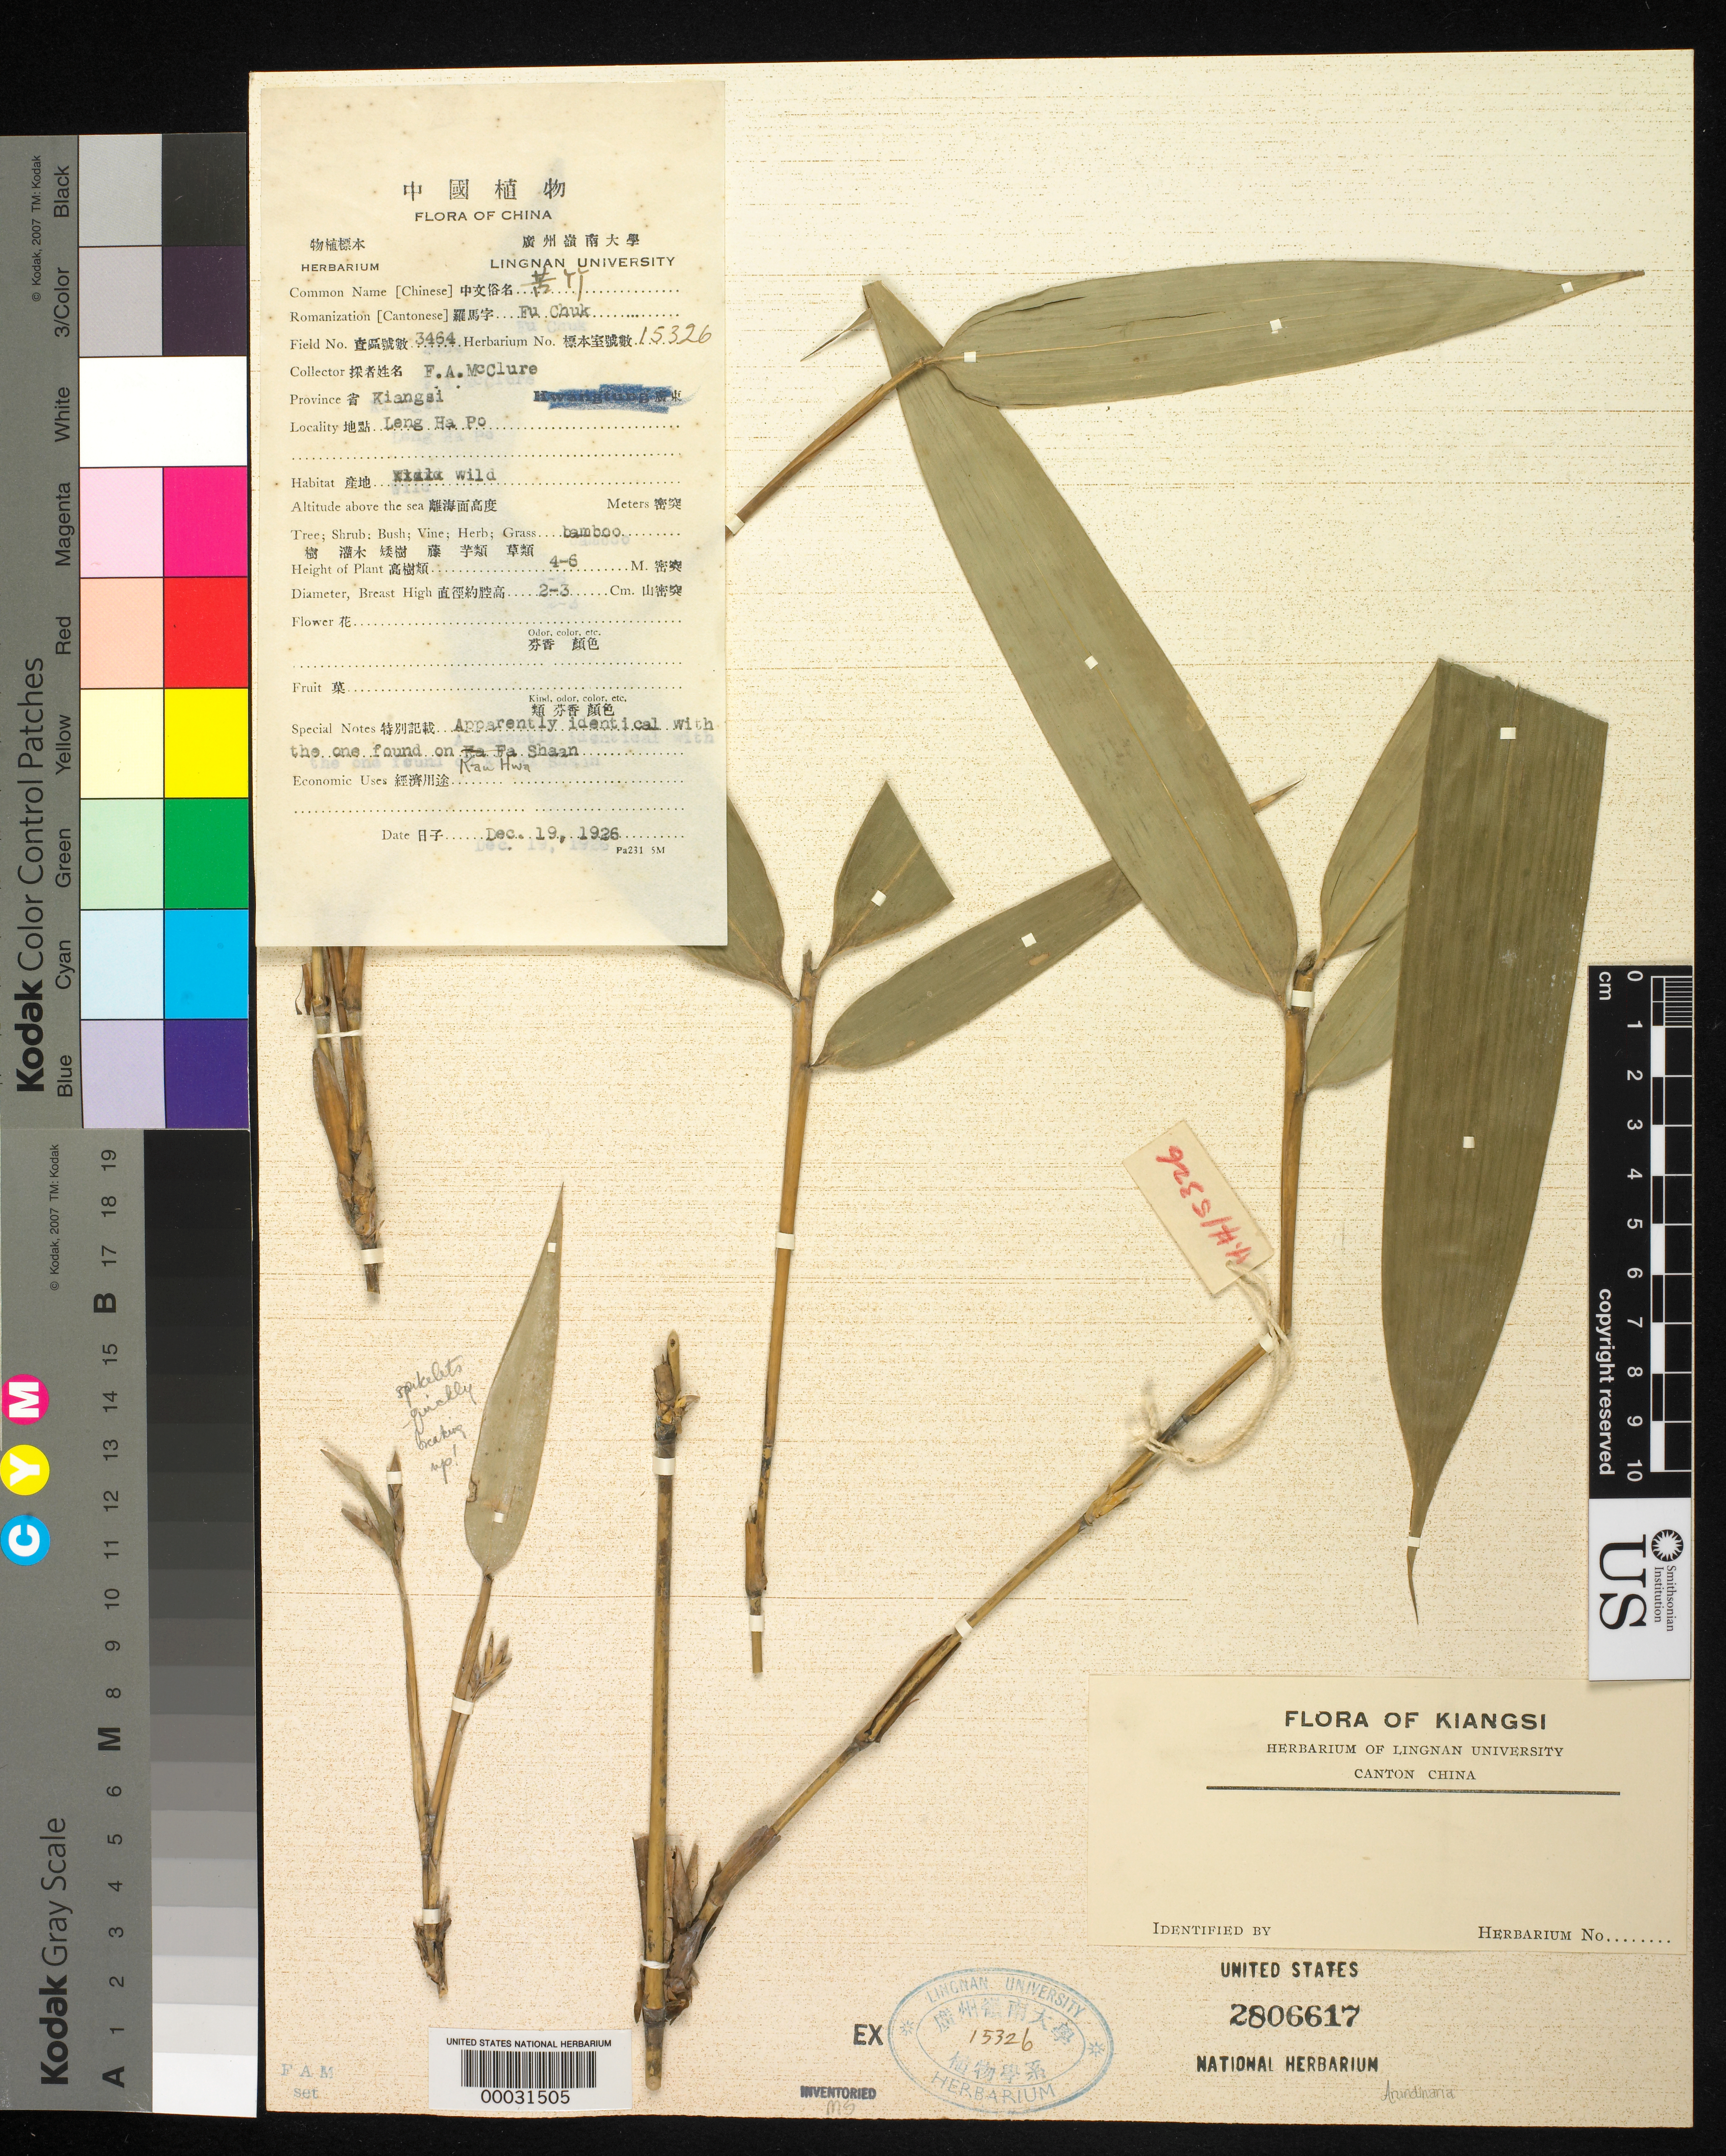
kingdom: Plantae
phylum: Tracheophyta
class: Liliopsida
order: Poales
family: Poaceae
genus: Arundinaria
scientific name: Arundinaria sp.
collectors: F. A. McClure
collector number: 3464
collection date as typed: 19 Dec 1926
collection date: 1926-12-19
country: China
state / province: Jiangxi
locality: Leng ha po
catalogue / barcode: US 2806617